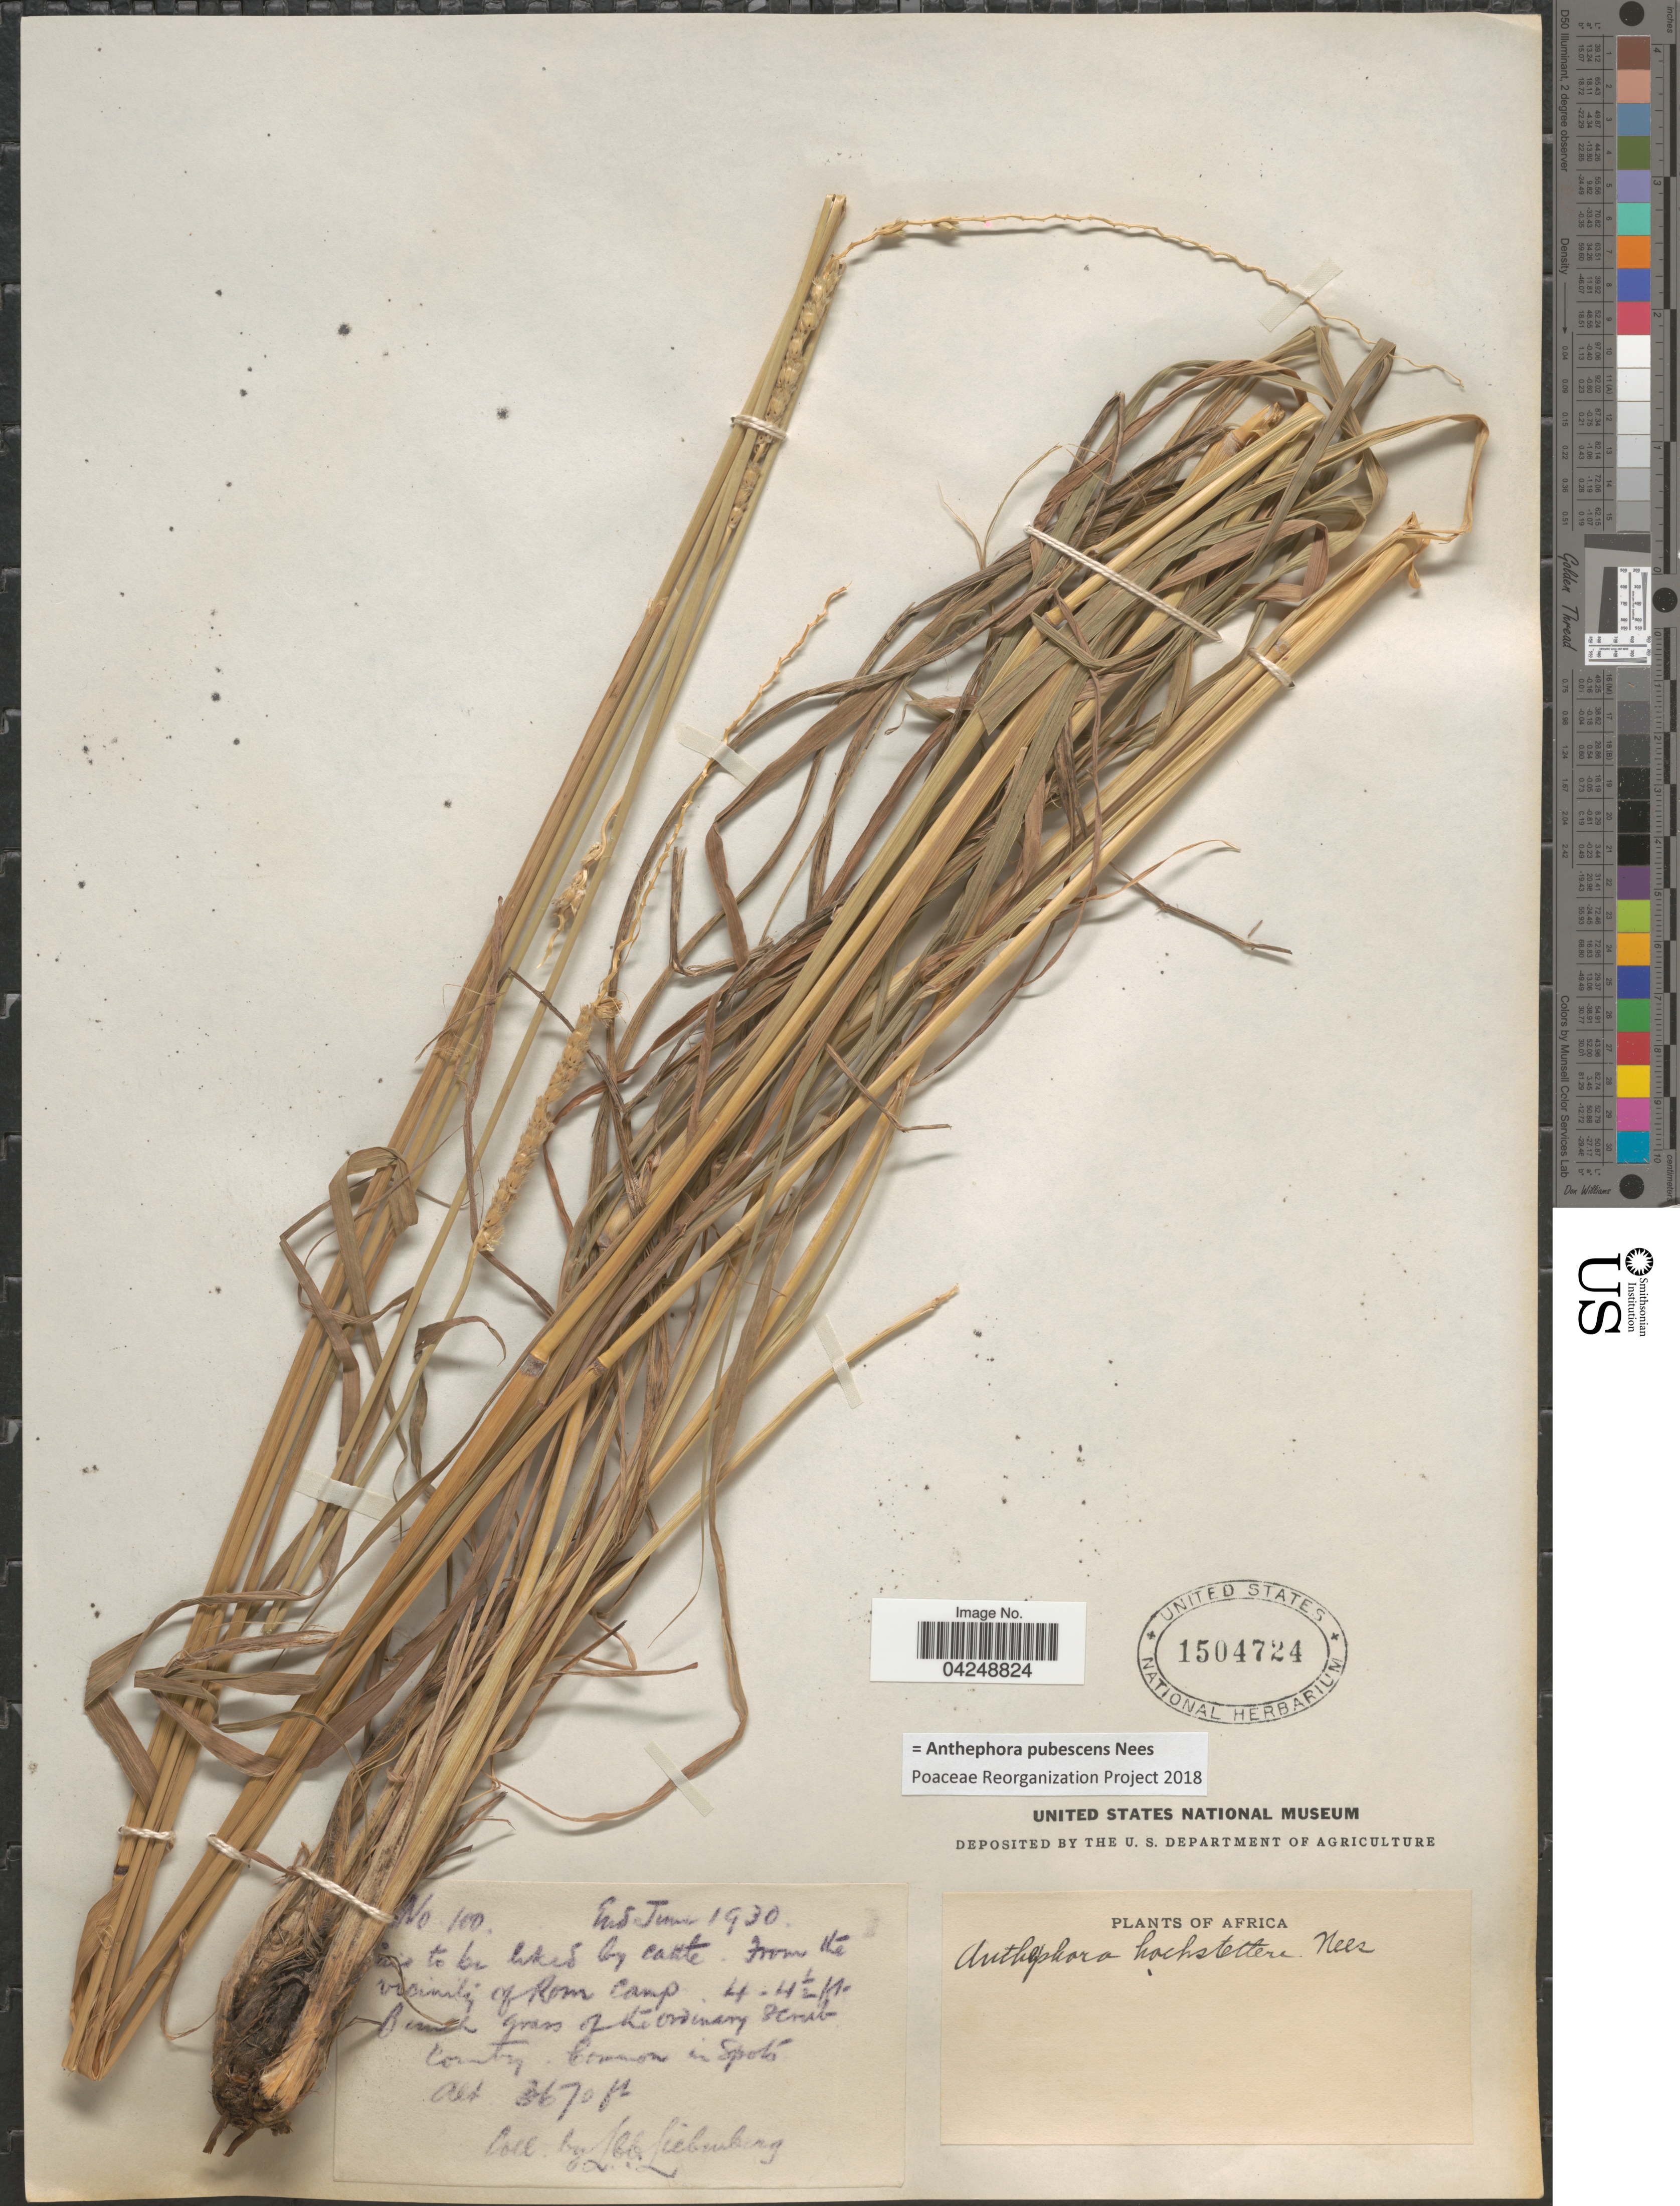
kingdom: Plantae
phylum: Tracheophyta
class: Liliopsida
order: Poales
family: Poaceae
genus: Anthephora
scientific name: Anthephora pubescens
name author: Nees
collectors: L. Liebenberg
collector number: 100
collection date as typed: End June 1930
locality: Africa. From the vicinity of Rom Camp.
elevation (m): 1119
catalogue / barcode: US 1504724